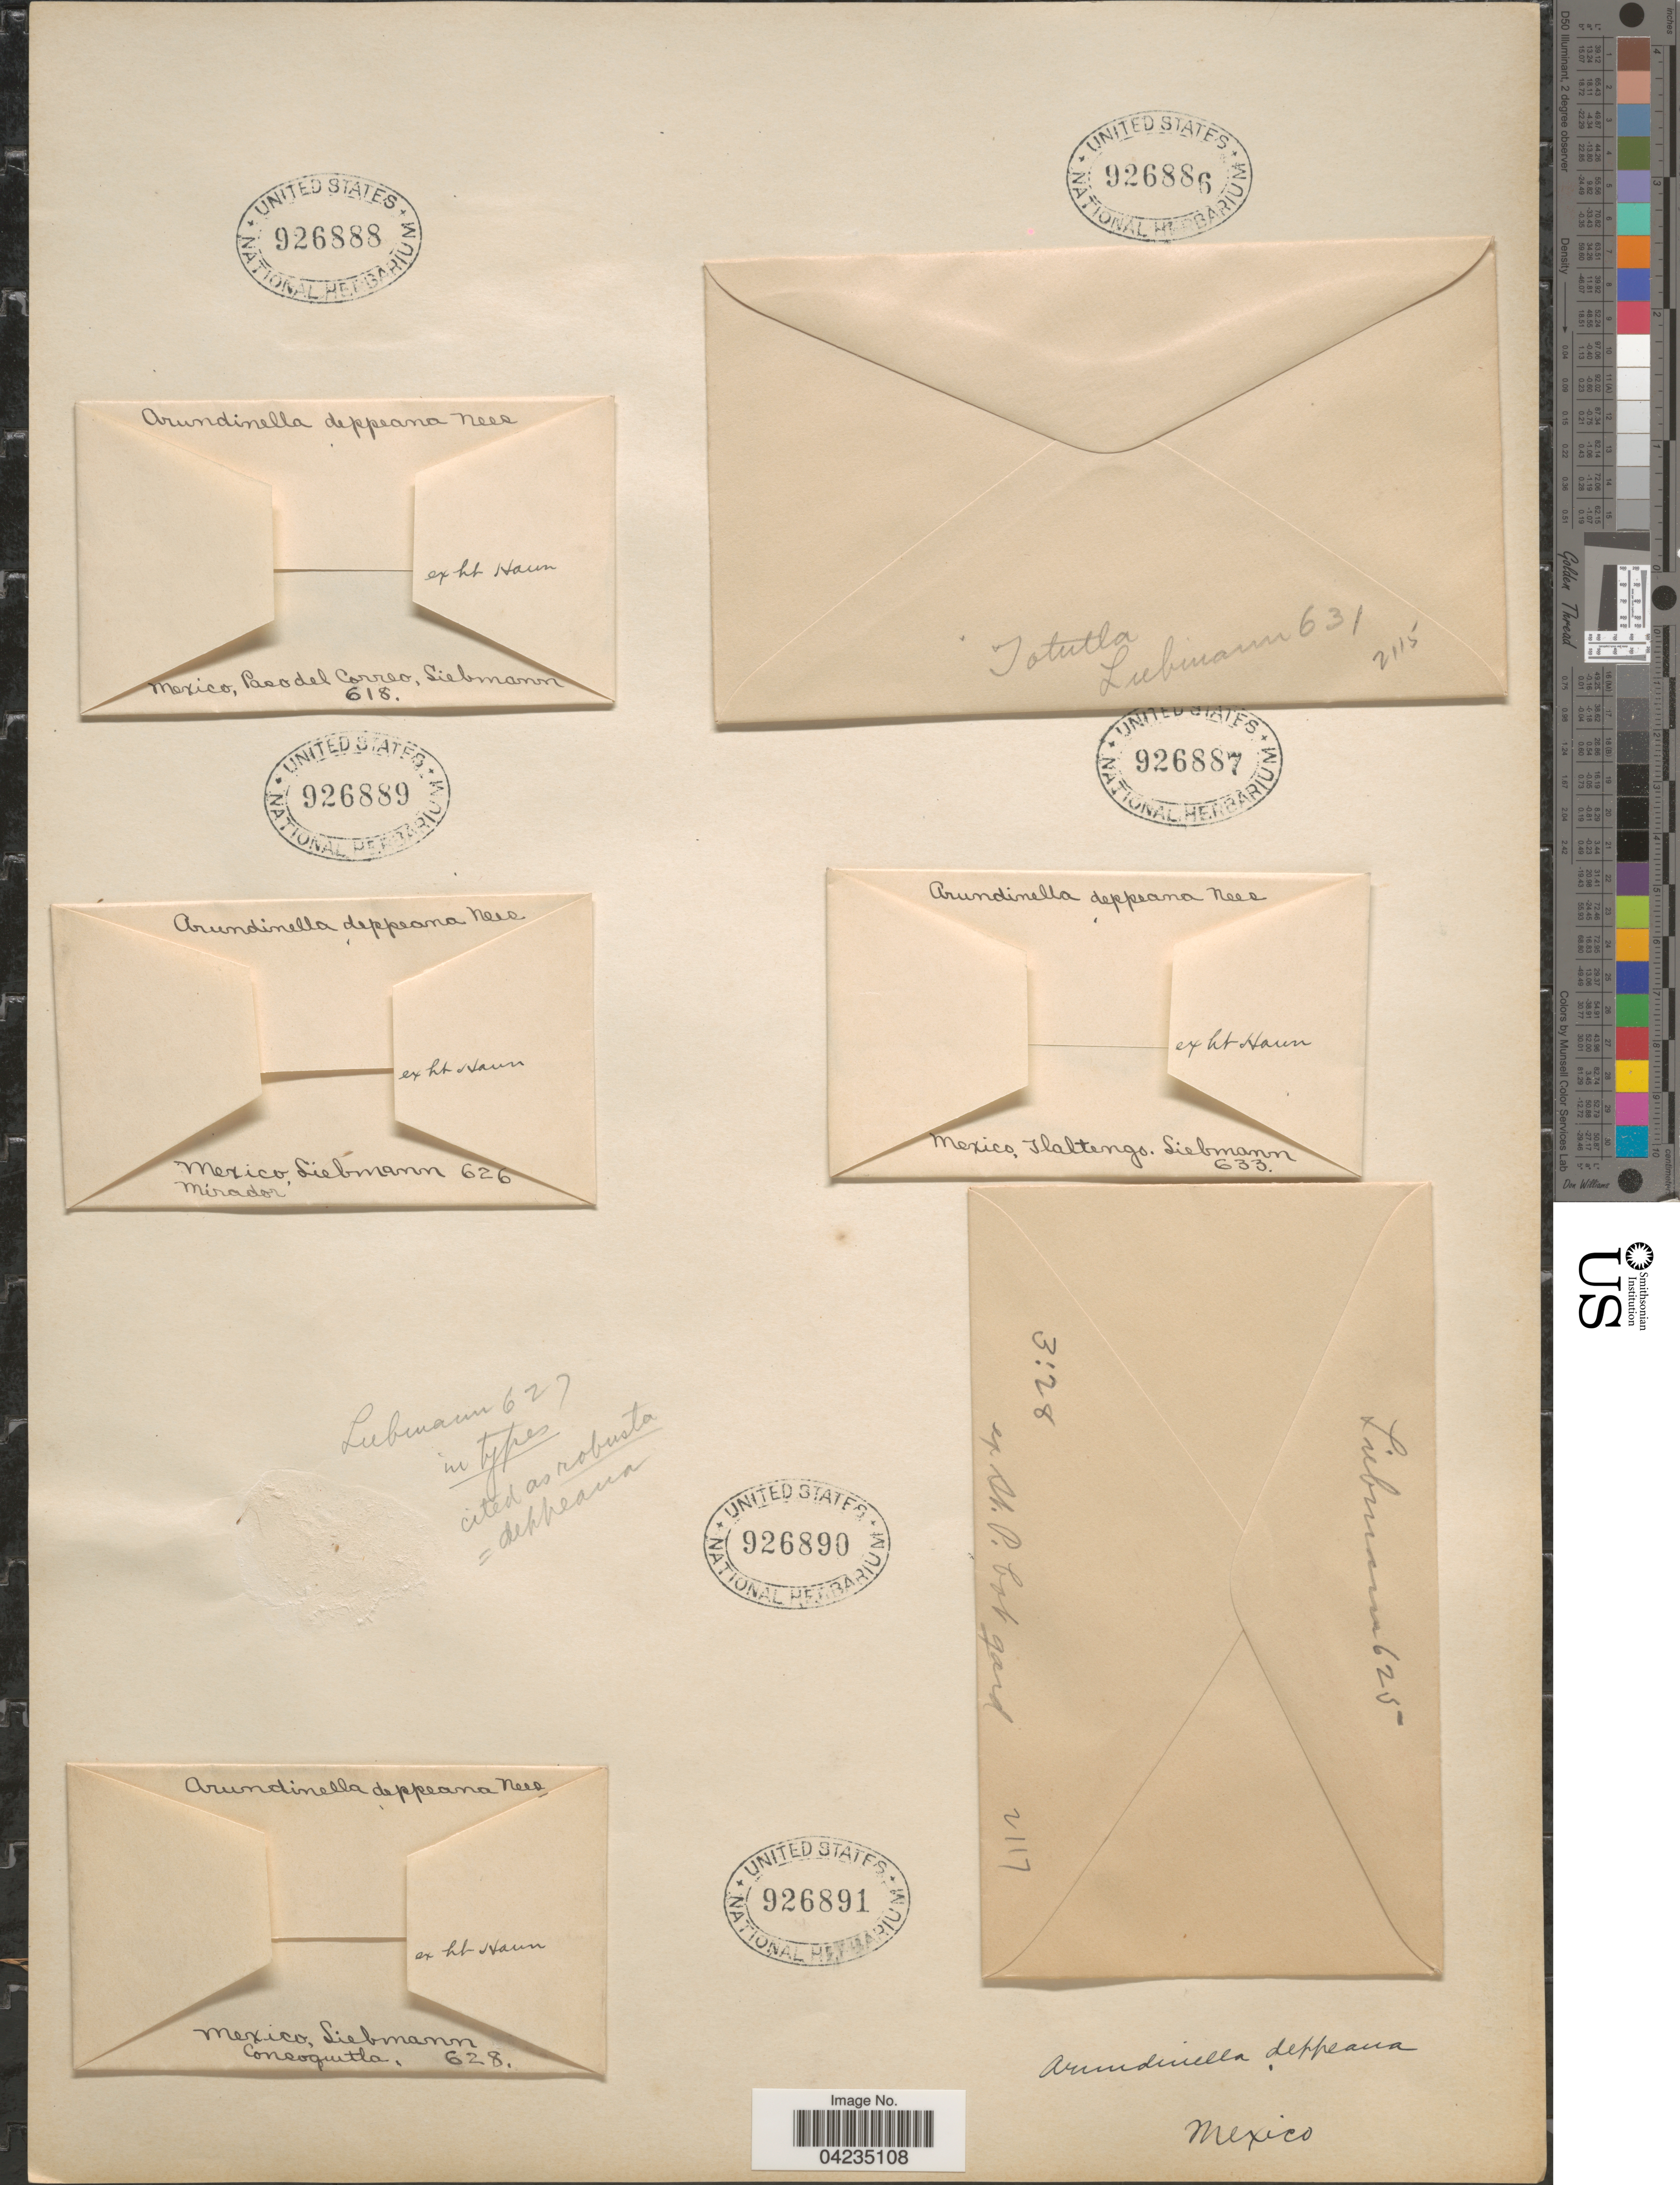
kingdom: Plantae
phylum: Tracheophyta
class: Liliopsida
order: Poales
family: Poaceae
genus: Arundinella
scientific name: Arundinella deppeana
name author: Nees ex Steud.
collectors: Liebmann, --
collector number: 633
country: Mexico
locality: Ilaltengo.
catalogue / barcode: US 926887-4